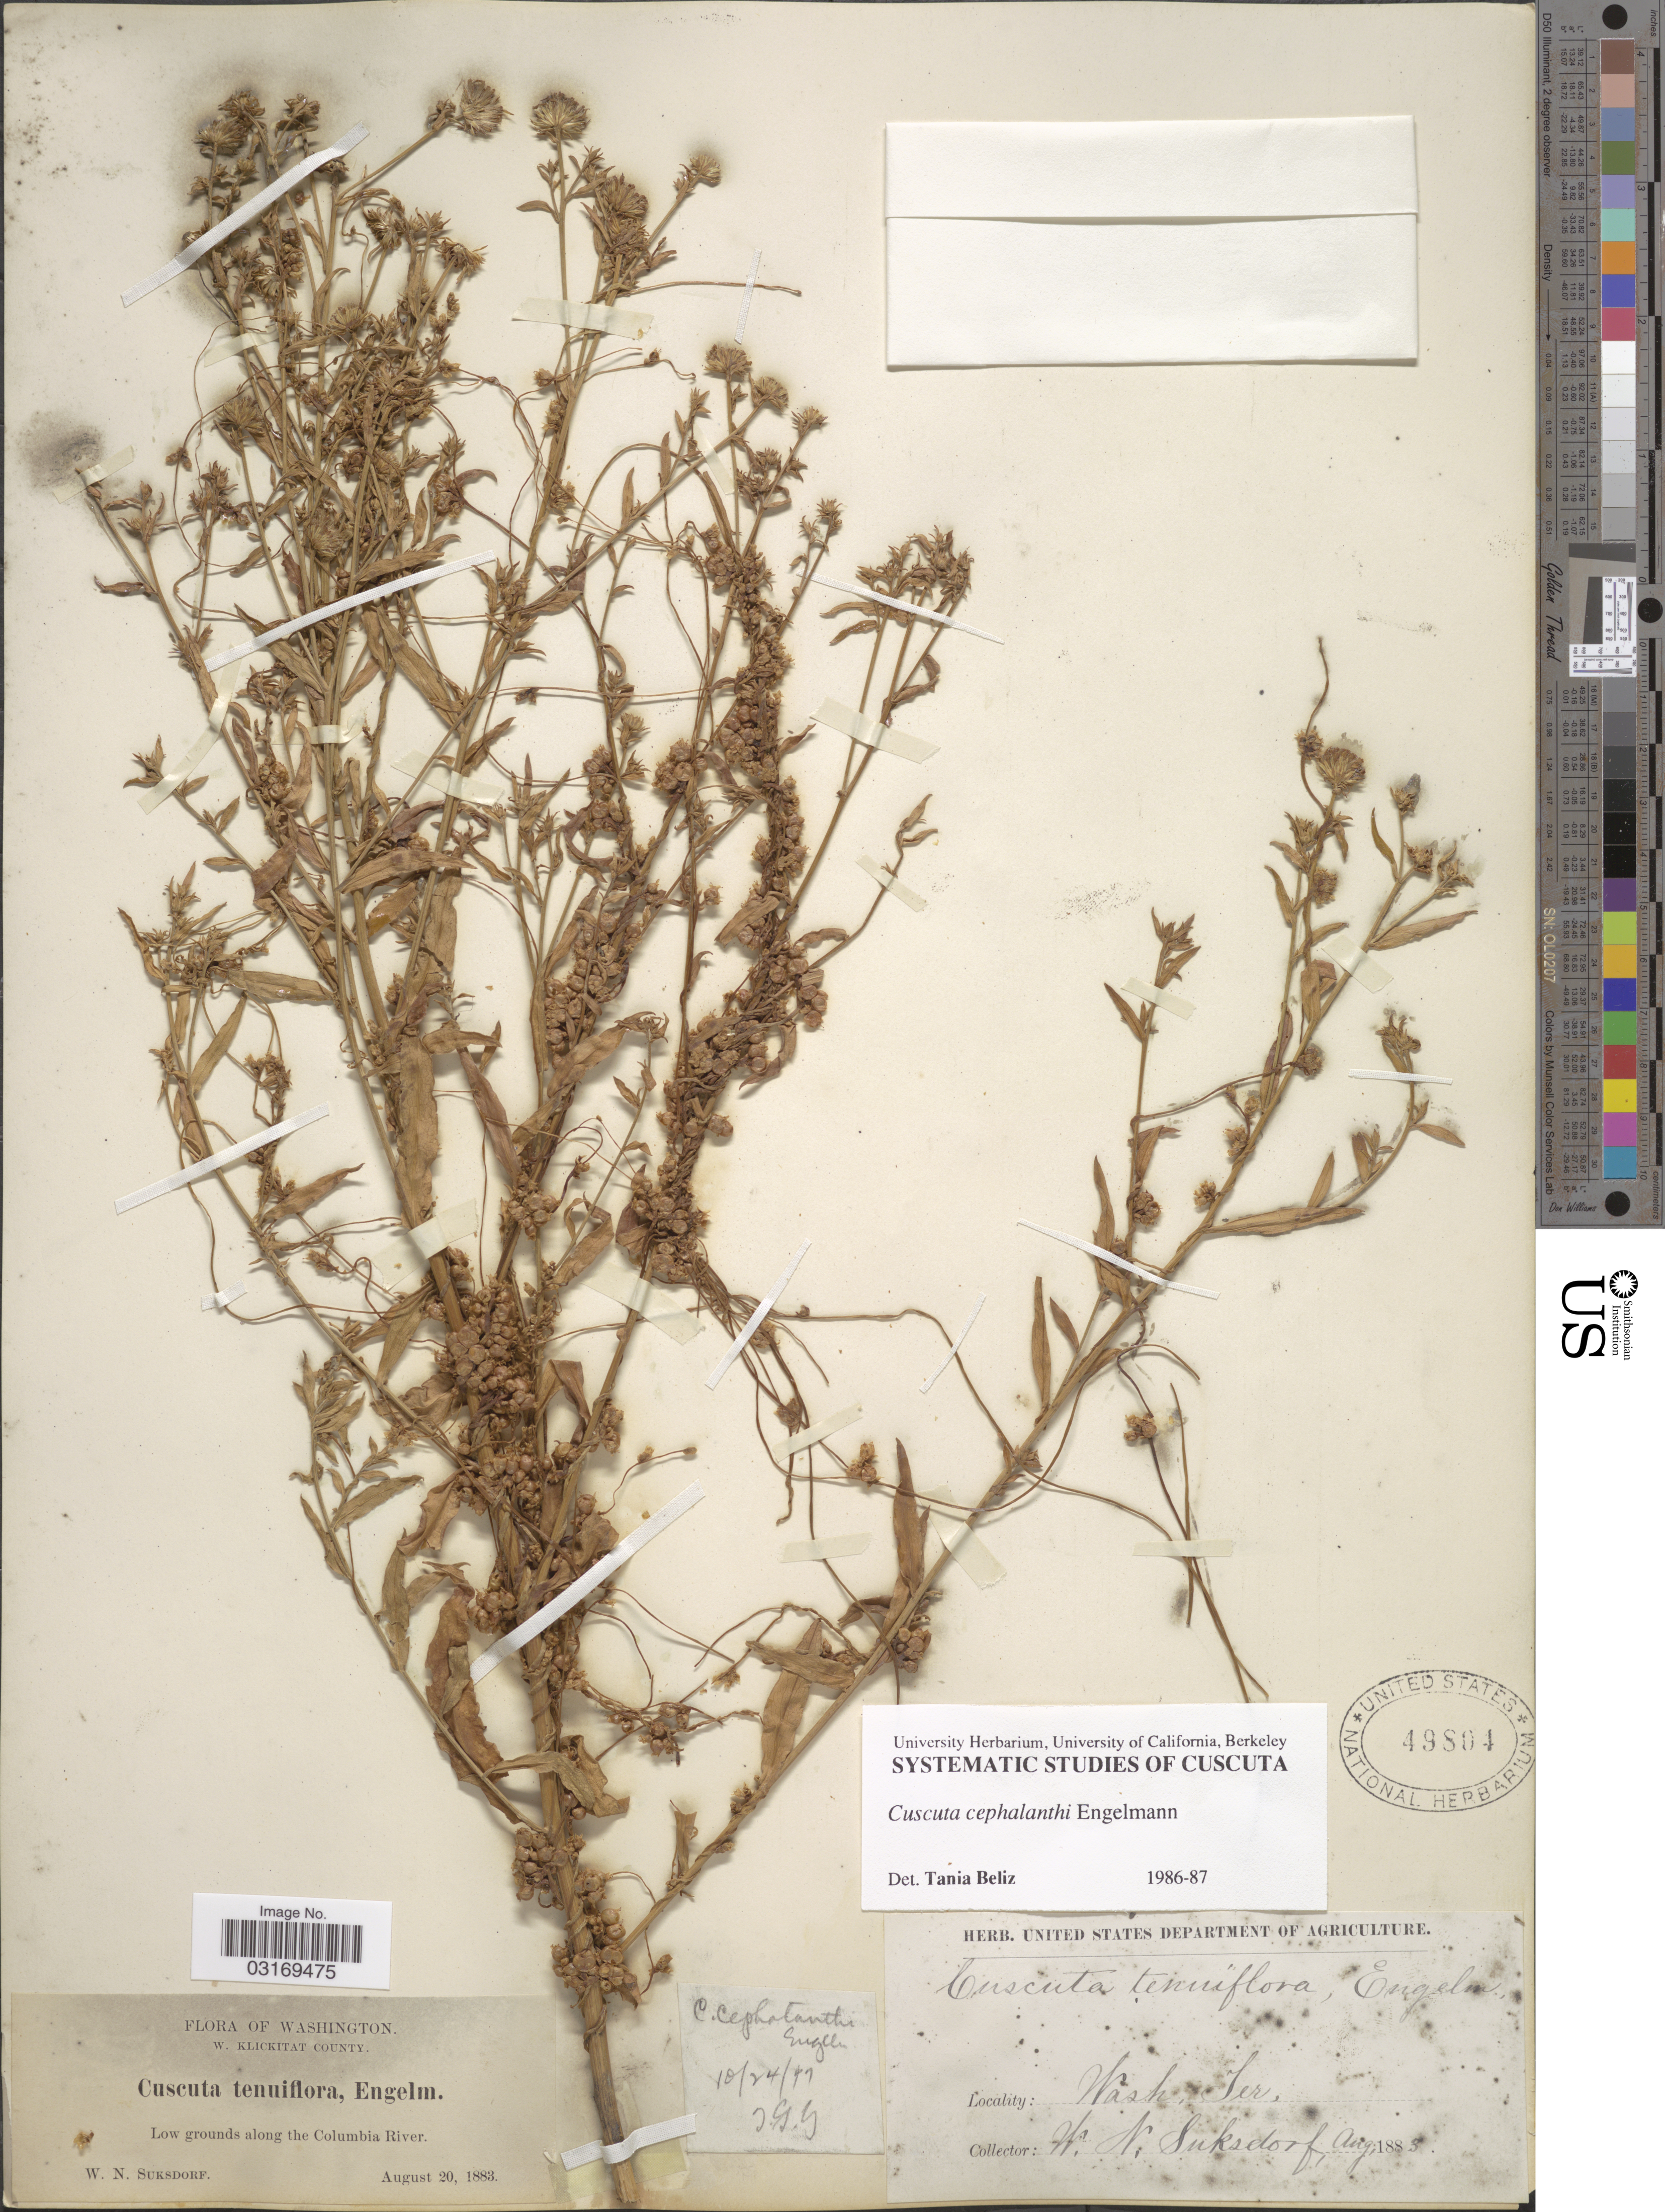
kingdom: Plantae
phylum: Tracheophyta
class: Magnoliopsida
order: Solanales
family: Convolvulaceae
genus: Cuscuta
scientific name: Cuscuta cephalanthi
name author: Engelm.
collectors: W. N. Suksdorf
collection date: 1883-08-20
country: United States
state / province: Washington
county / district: Klickitat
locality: W. Klickitat County. Low grounds along the Columbia River.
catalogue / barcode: US 49804